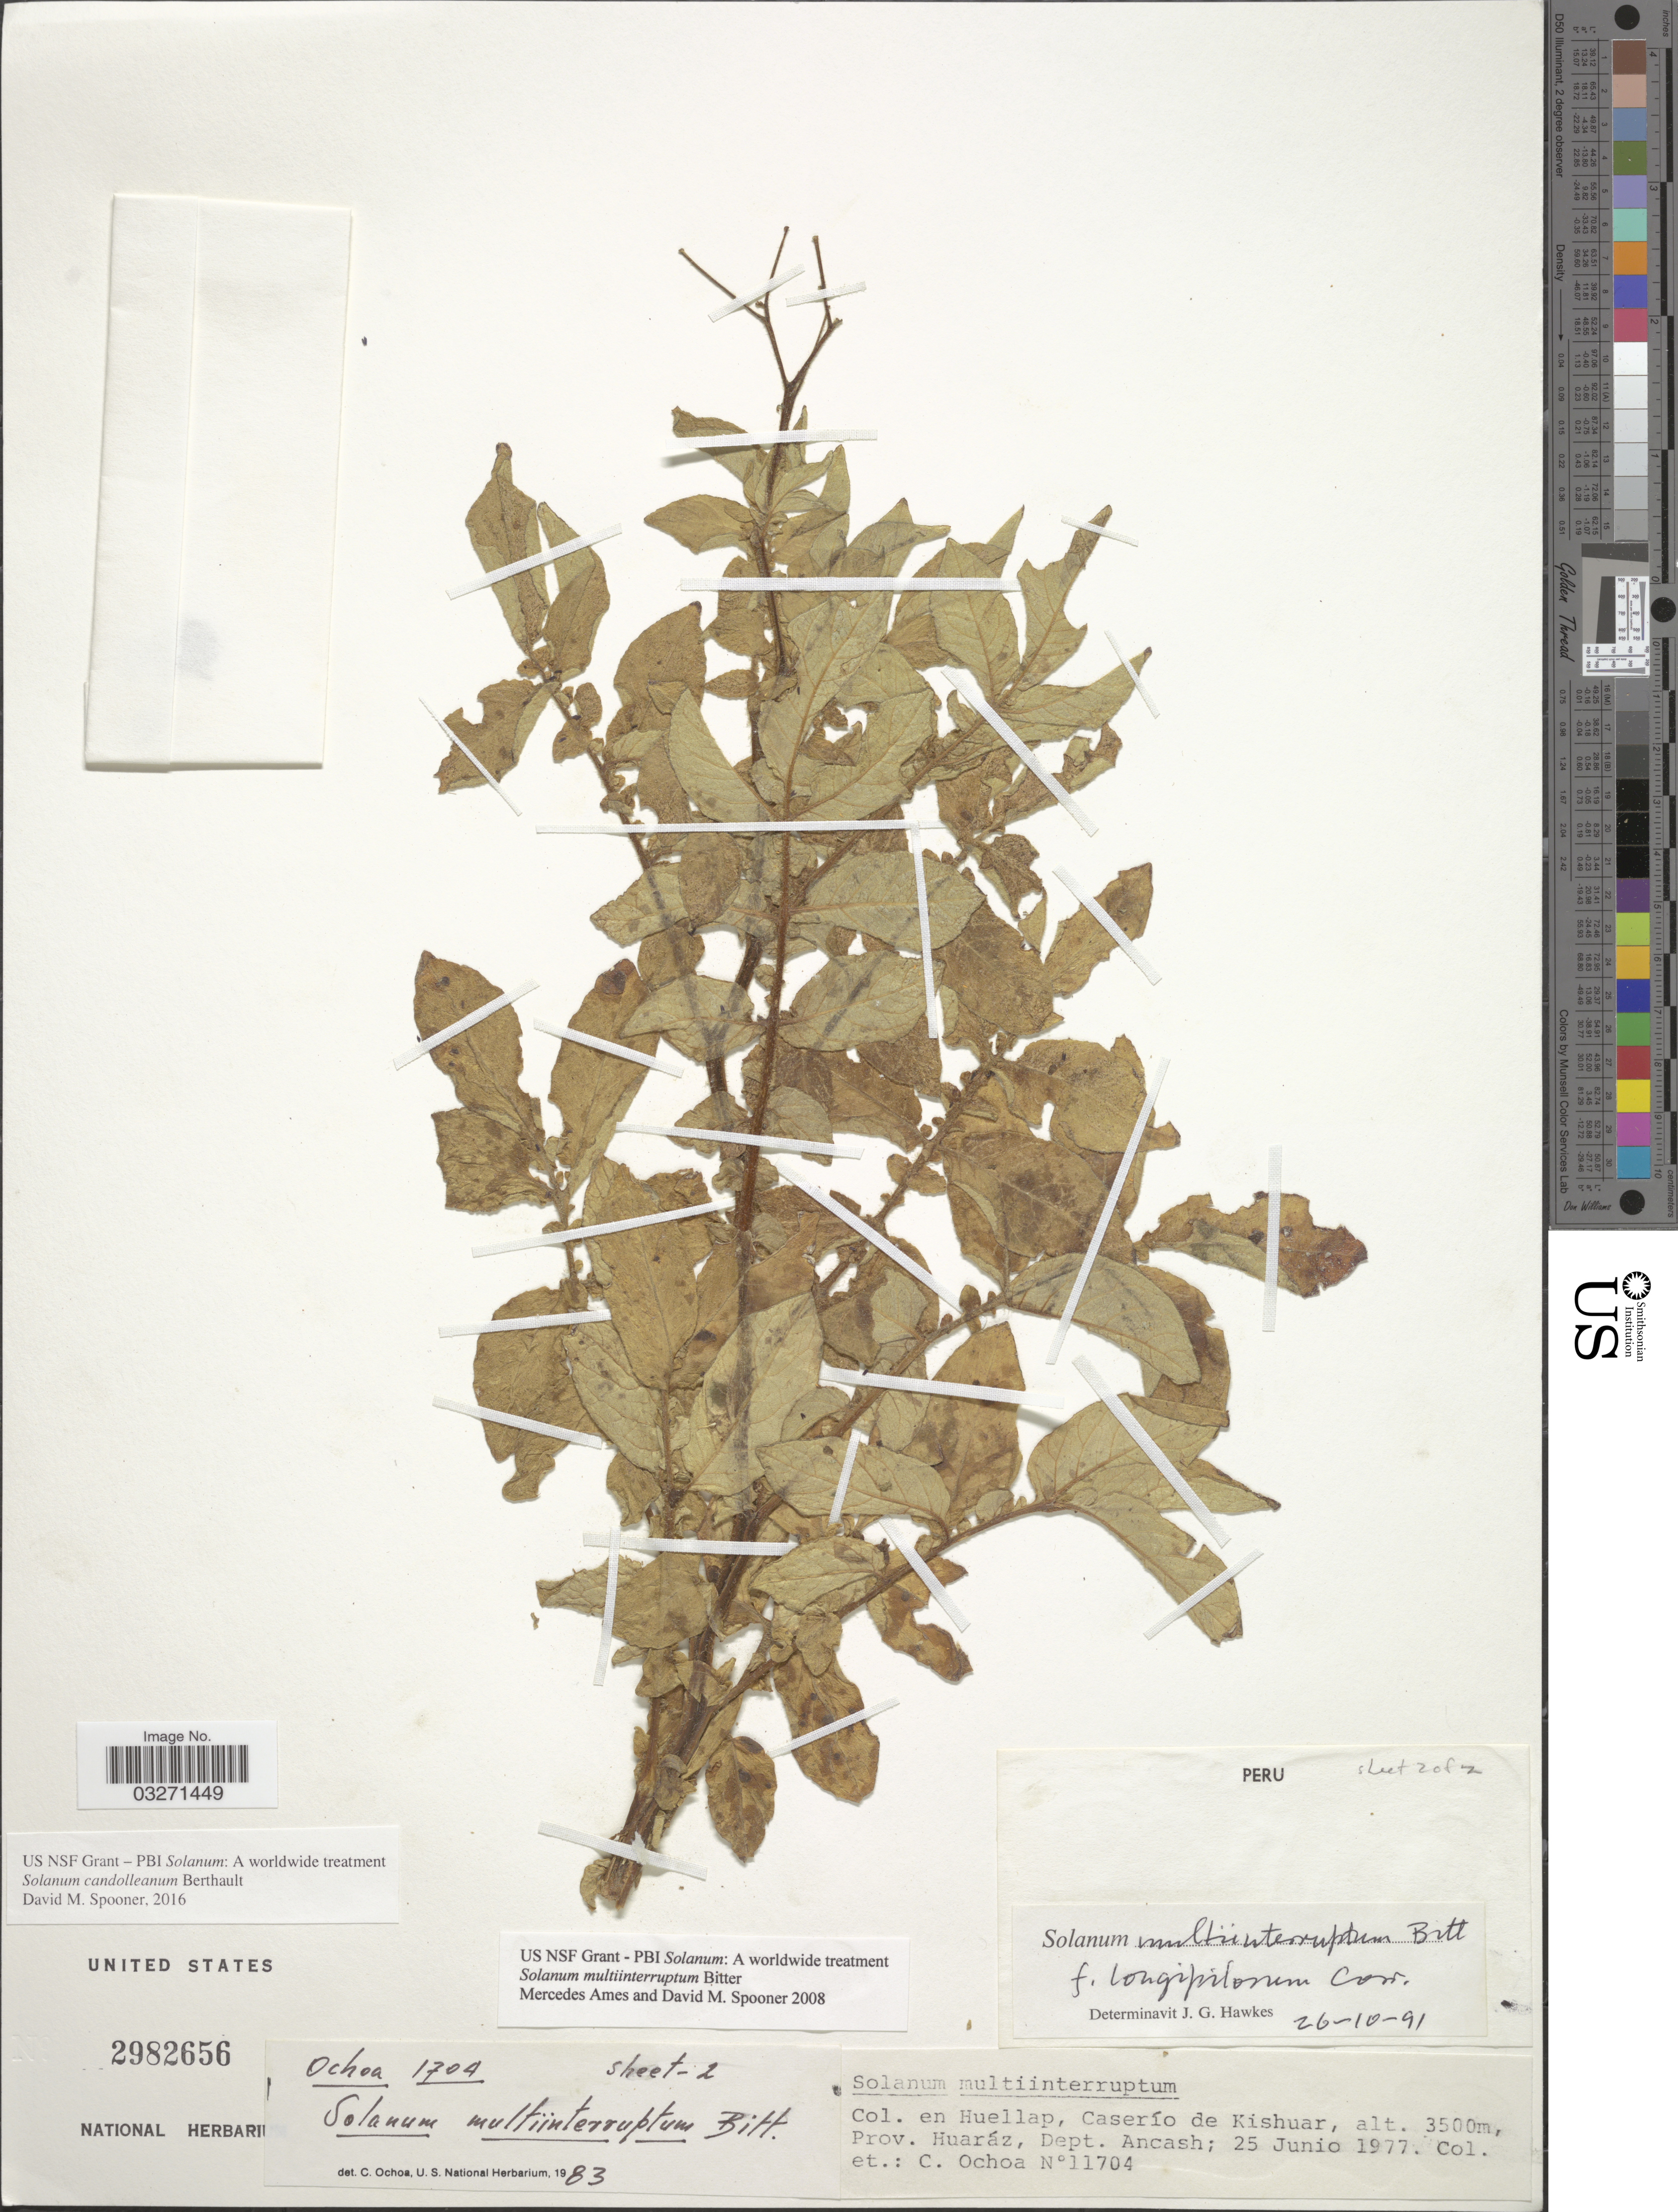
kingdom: Plantae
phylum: Tracheophyta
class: Magnoliopsida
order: Solanales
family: Solanaceae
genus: Solanum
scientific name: Solanum candolleanum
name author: Berthault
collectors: C. Ochoa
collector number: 11704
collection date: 1977-06-25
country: Peru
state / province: Ancash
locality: Col. en Huellap, Caserío de Kishuar, Prov. Huaráz, Dept. Ancash.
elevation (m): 3500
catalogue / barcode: US 2982656